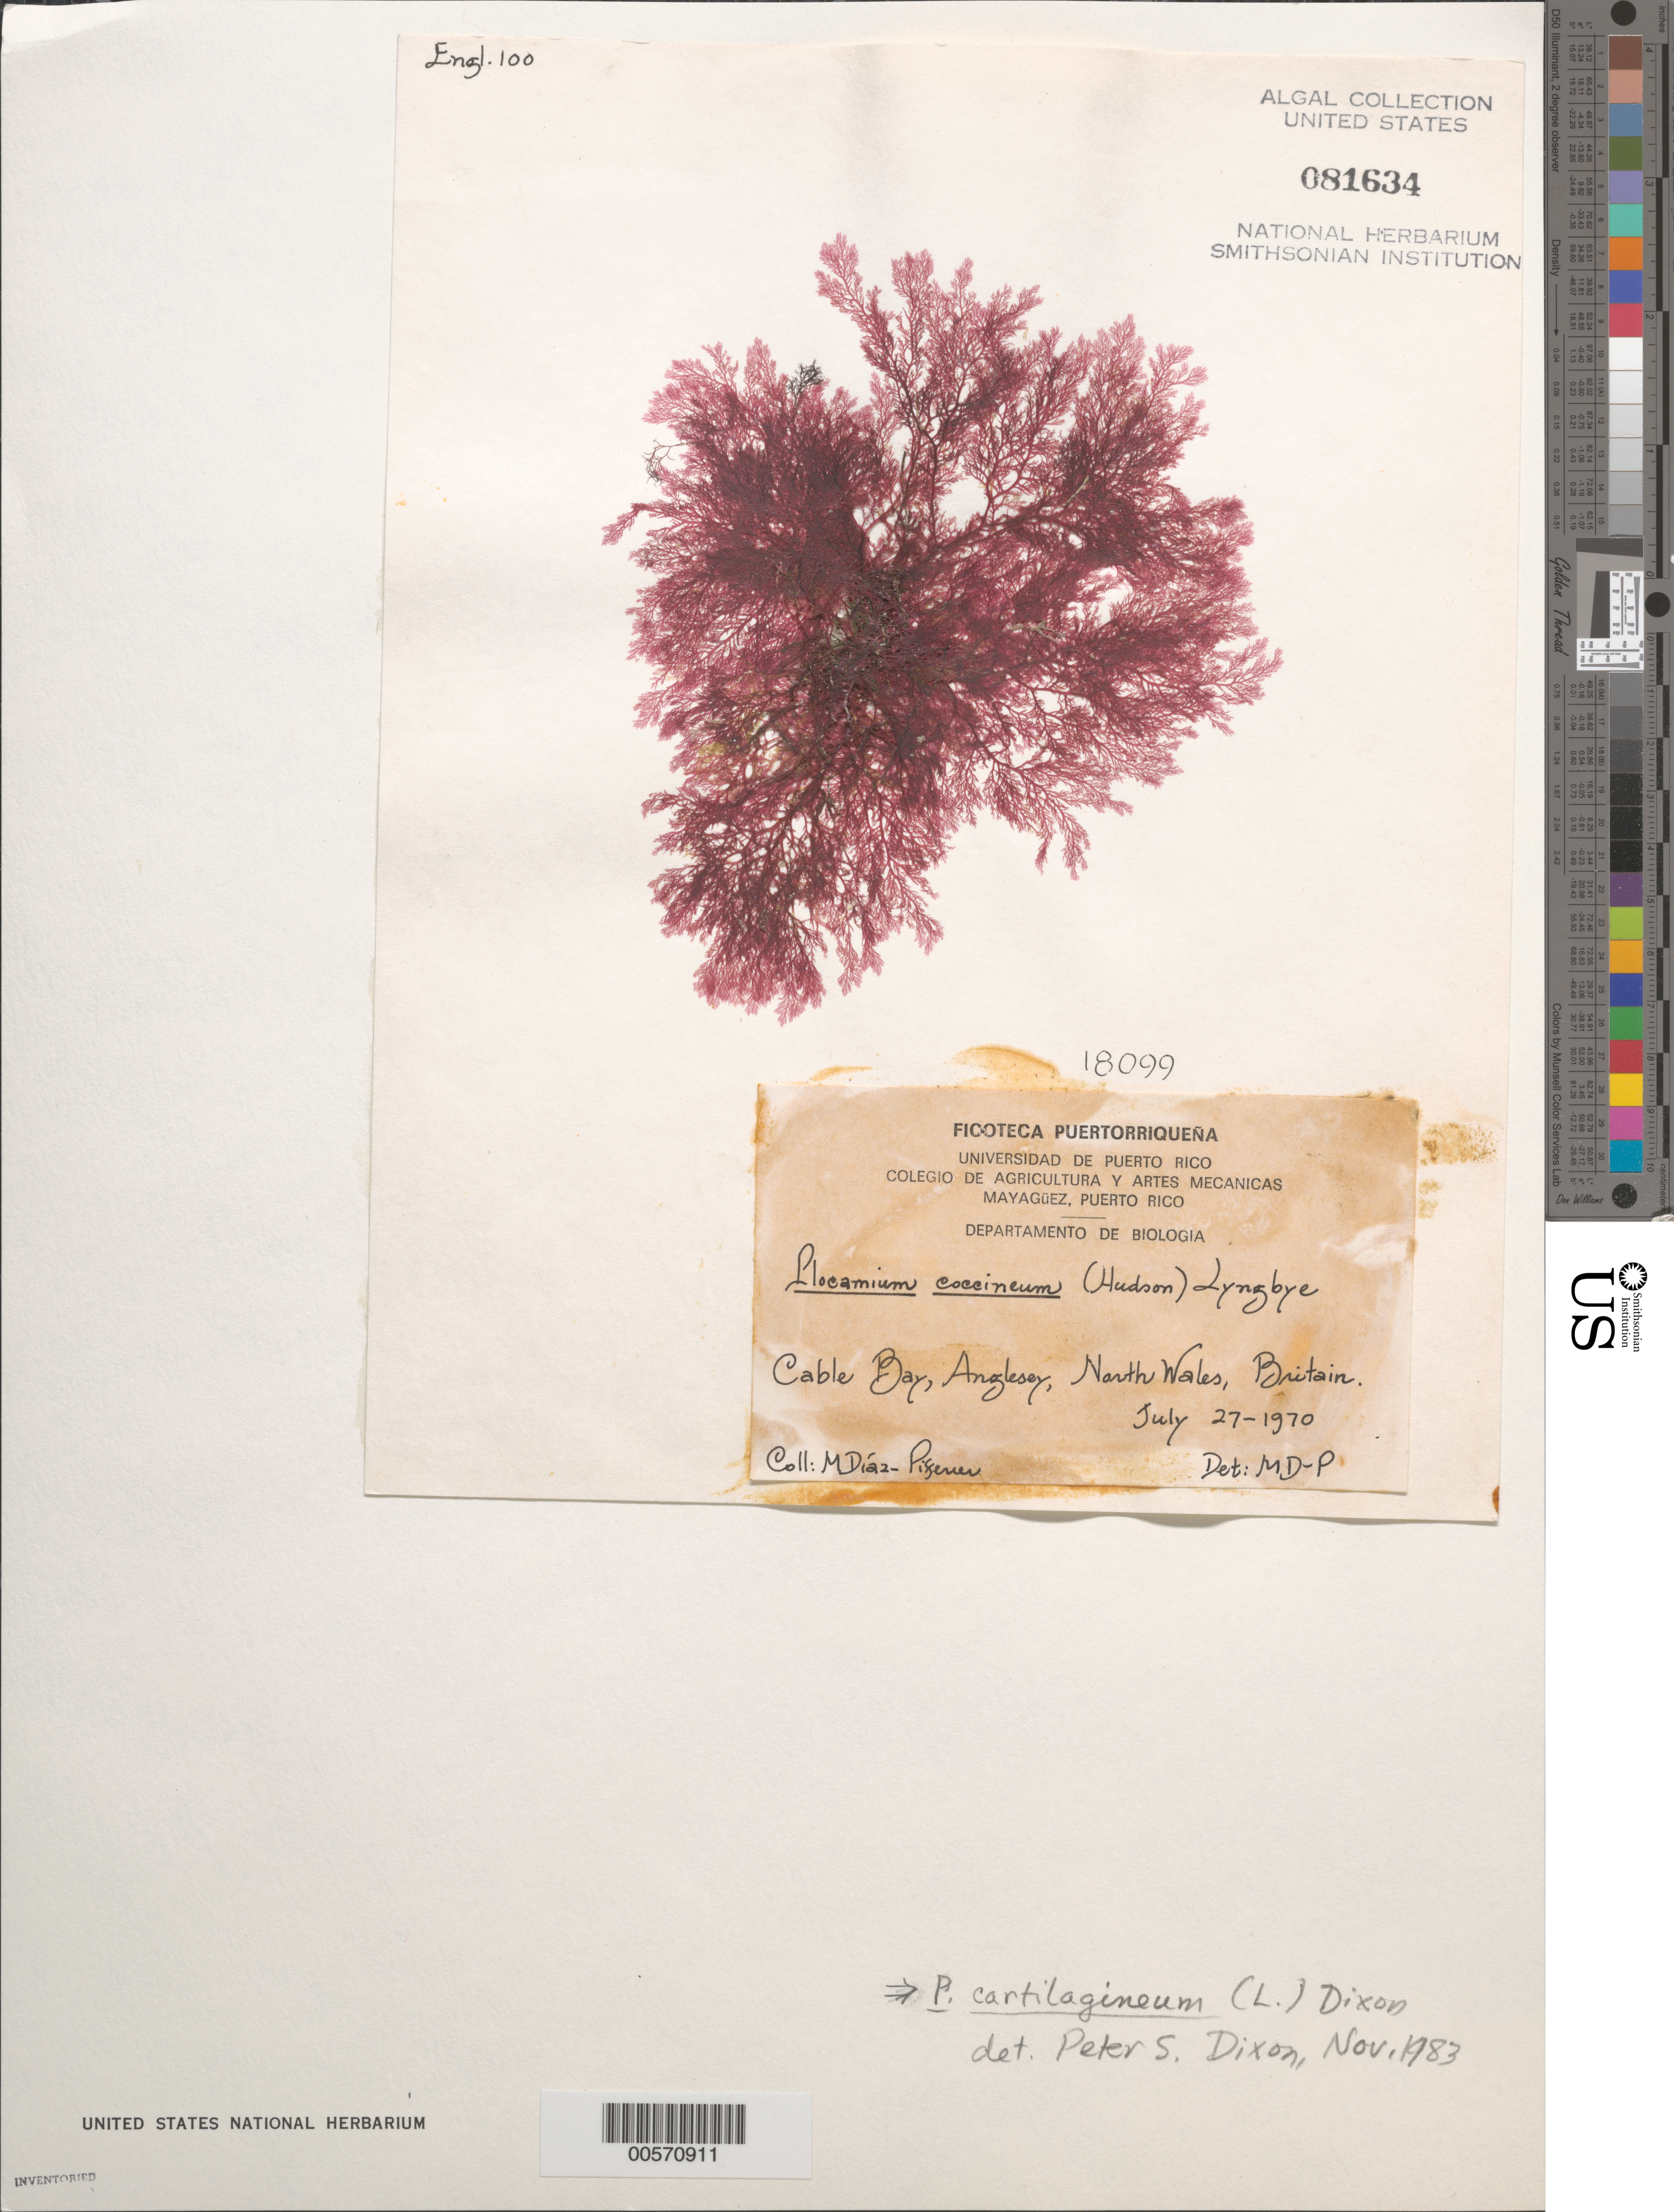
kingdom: Plantae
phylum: Rhodophyta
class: Florideophyceae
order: Plocamiales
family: Plocamiaceae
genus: Plocamium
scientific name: Plocamium cartilagineum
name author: (L.) P.S. Dixon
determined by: Dixon, P. S.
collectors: M. Diaz-Piferrer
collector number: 18099 & ENGL. 100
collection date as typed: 27 Jul 1970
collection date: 1970-07-27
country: United Kingdom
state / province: Wales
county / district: Gwynedd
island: Anglesey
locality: Cable Bay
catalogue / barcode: US 81634